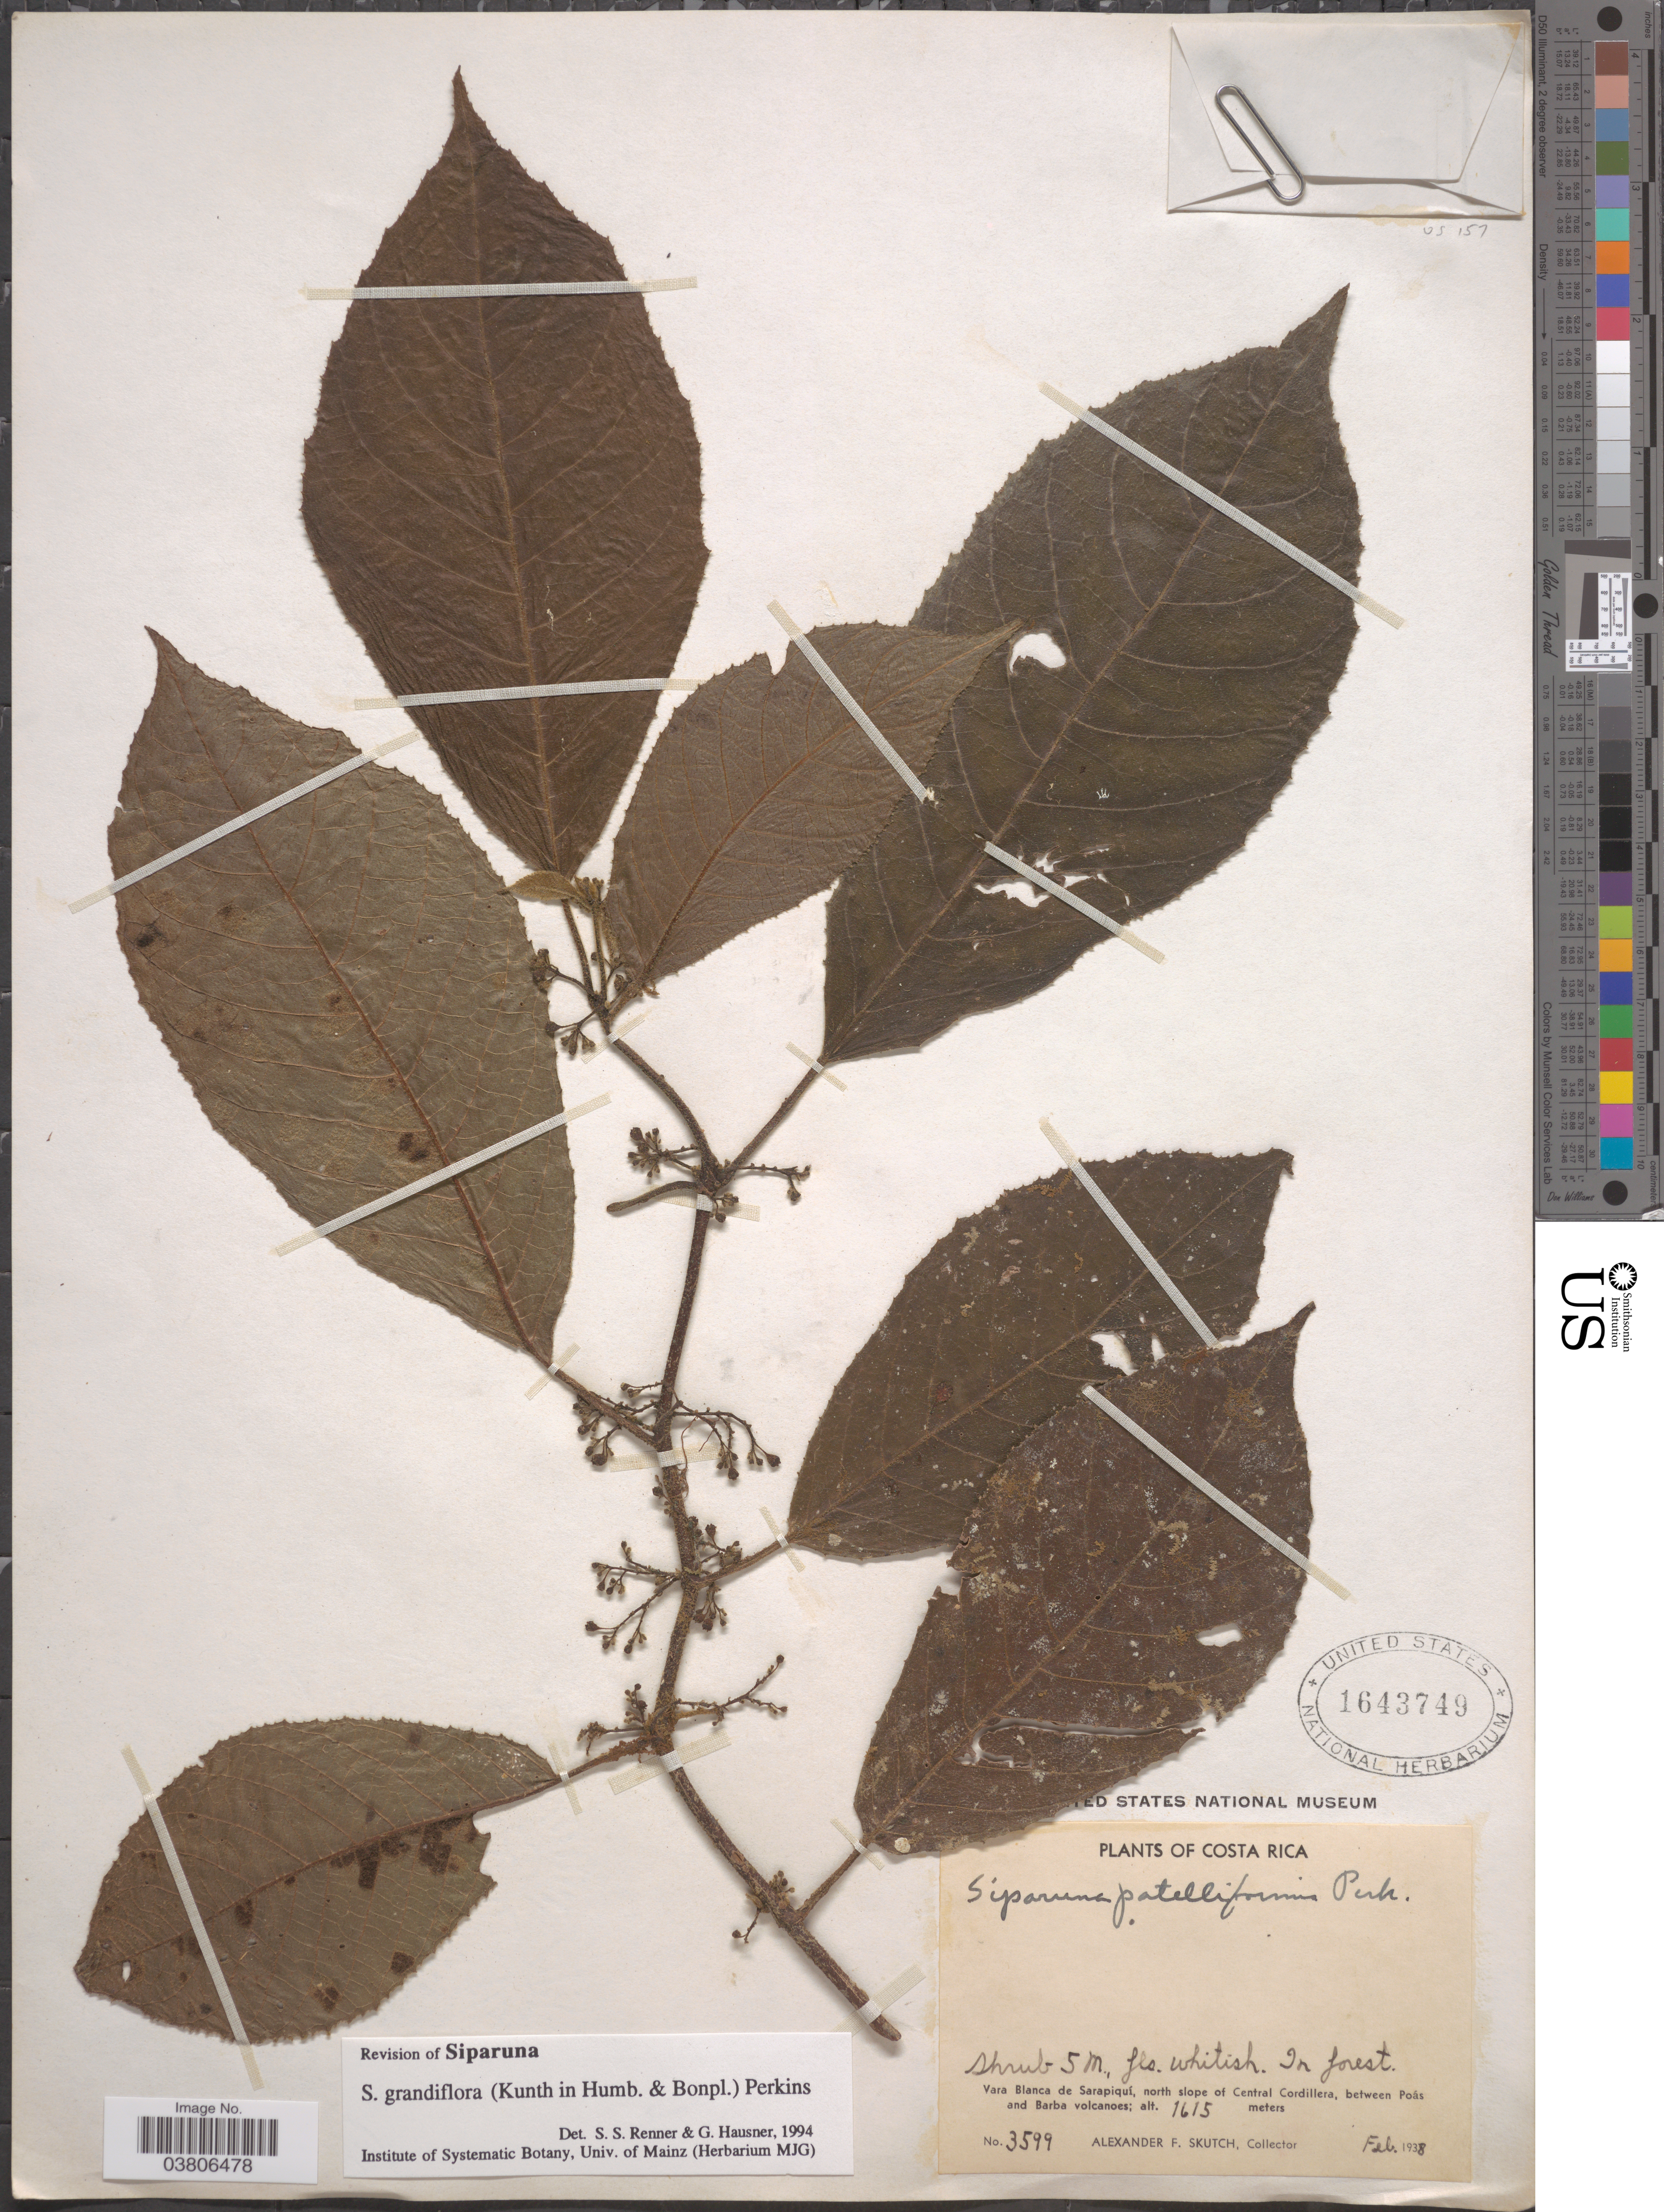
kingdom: Plantae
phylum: Tracheophyta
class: Magnoliopsida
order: Laurales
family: Siparunaceae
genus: Siparuna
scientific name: Siparuna grandiflora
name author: (Kunth) A. DC.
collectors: A. F. Skutch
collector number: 3599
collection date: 1938-02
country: Guatemala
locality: Vara Blanca de Sarapiquí, north slope of Central Cordillera, between Poás and Barba volcanoes.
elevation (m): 1615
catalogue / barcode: US 1643749